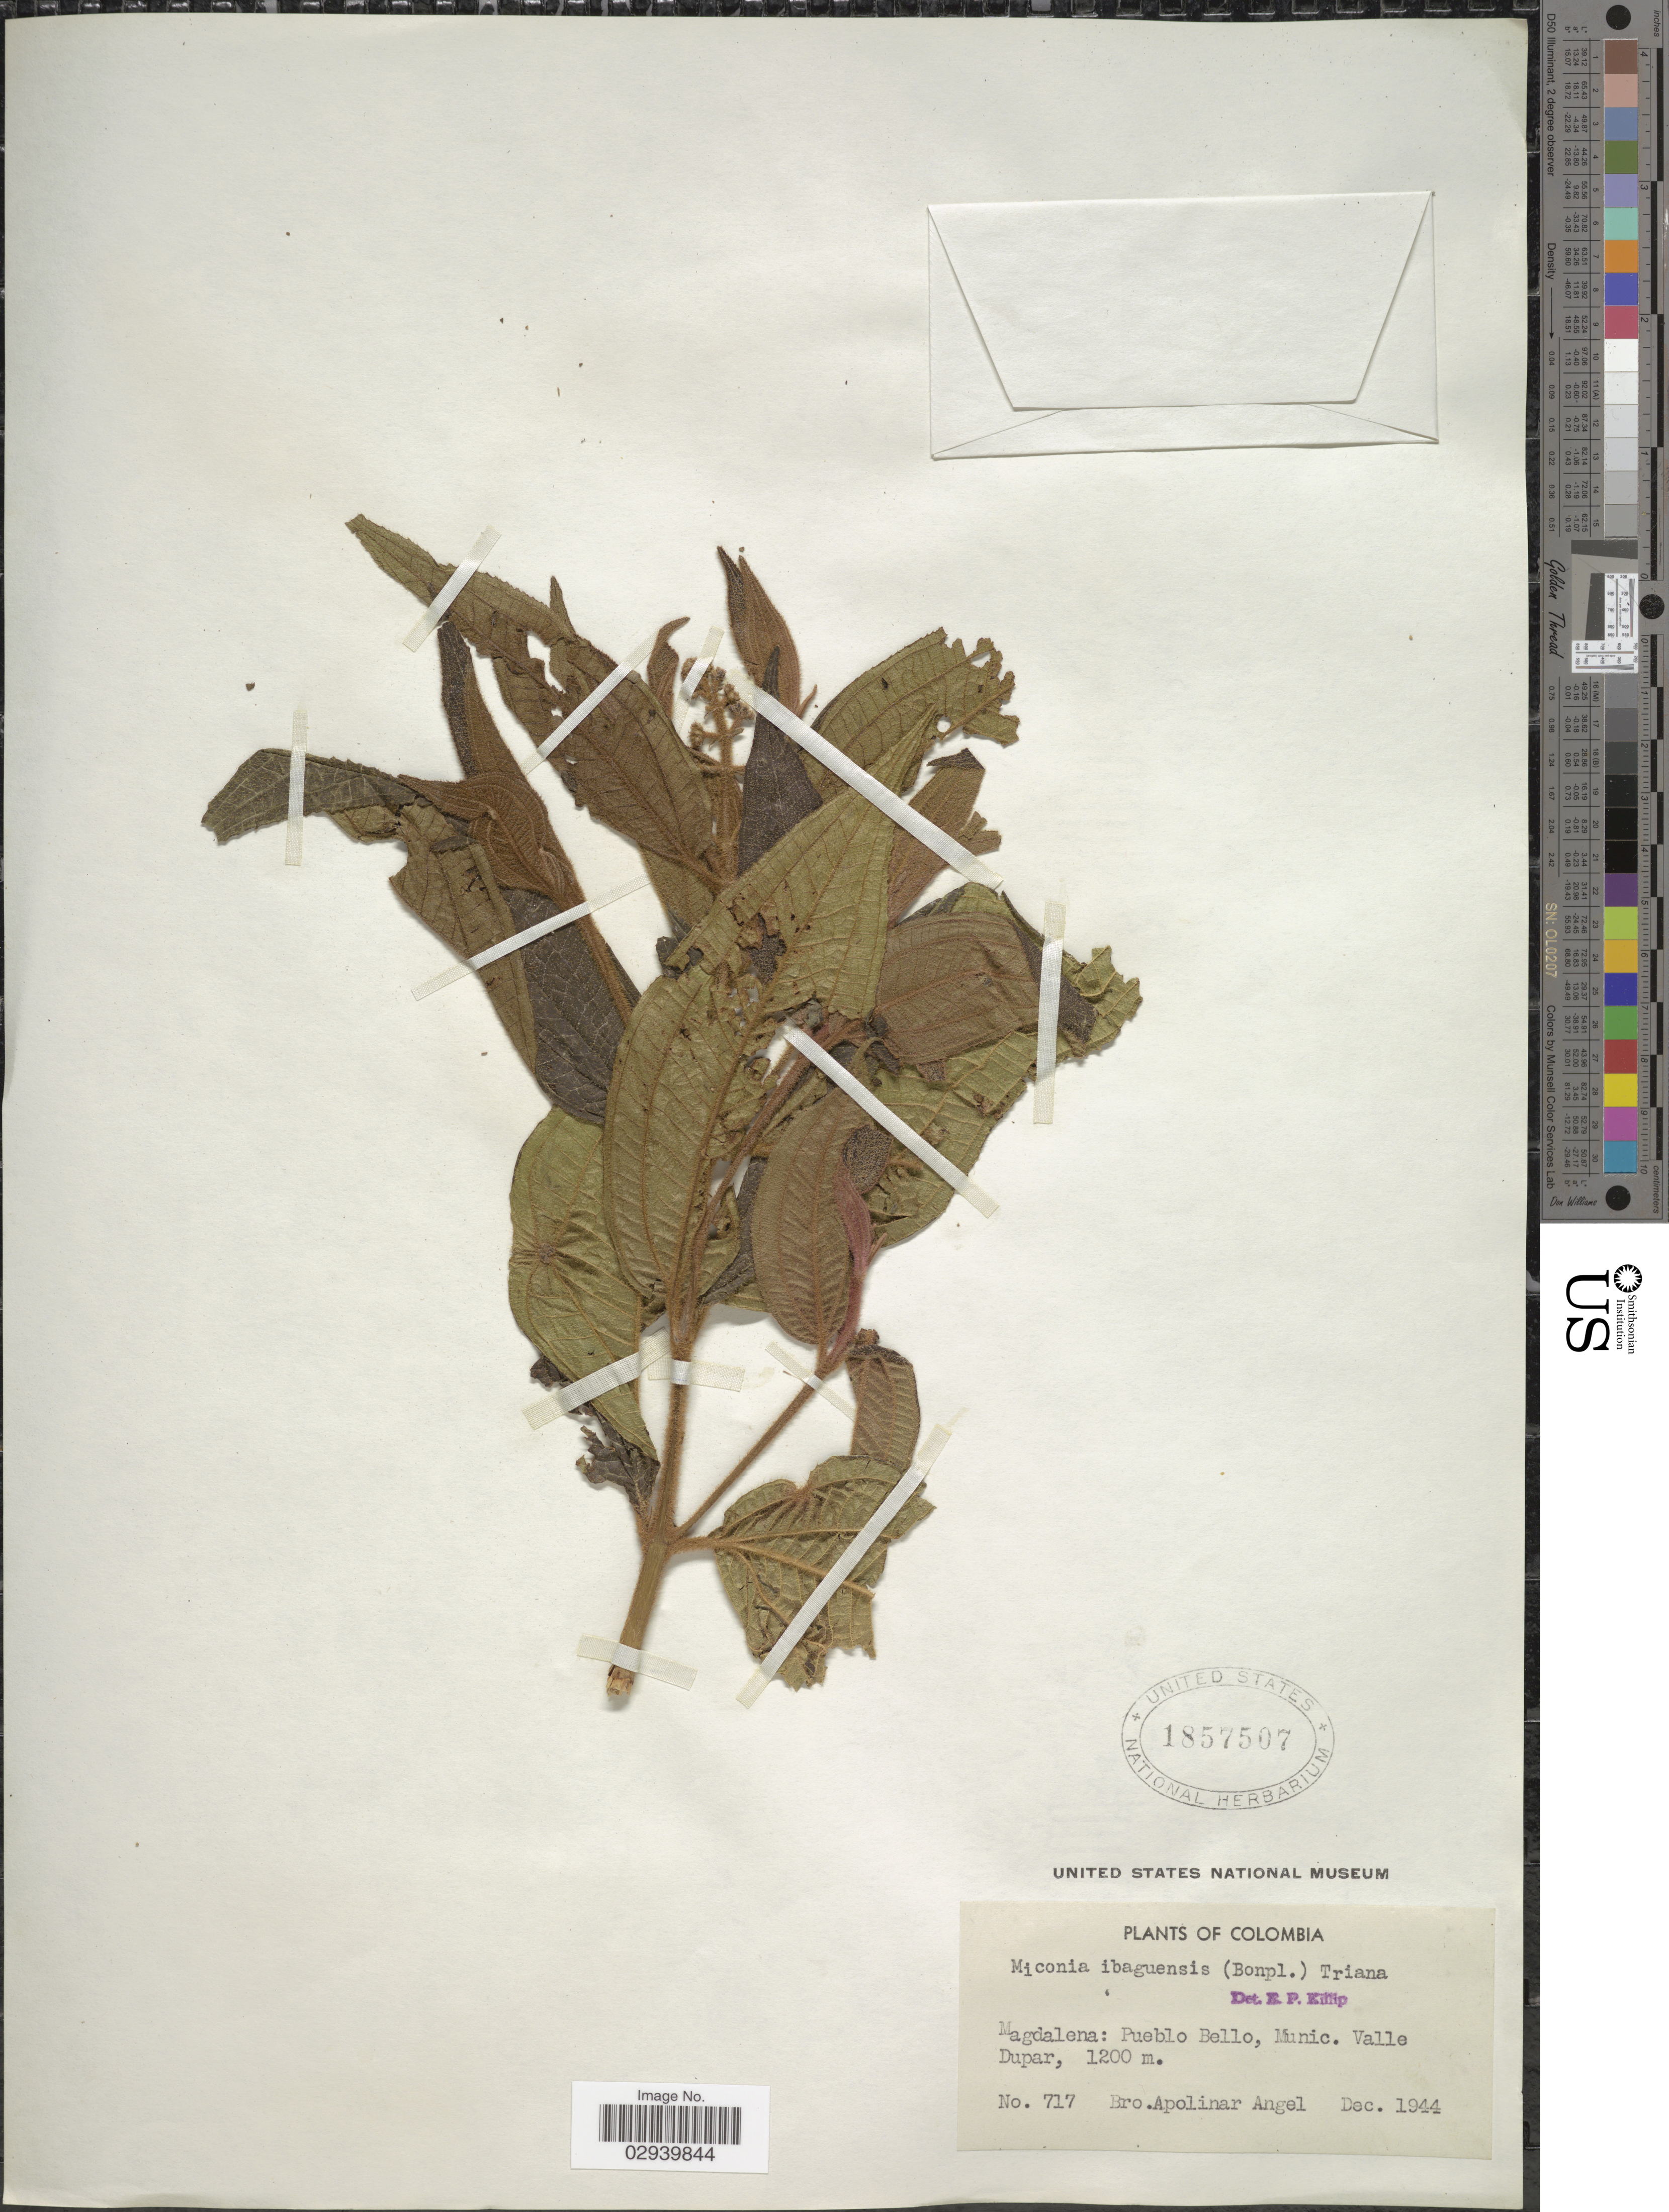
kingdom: Plantae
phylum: Tracheophyta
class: Magnoliopsida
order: Myrtales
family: Melastomataceae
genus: Miconia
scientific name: Miconia ibaguensis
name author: (Bonpl.) Triana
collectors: Bro. Apolinar A.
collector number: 717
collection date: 1944-12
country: Colombia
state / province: Magdalena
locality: Magdalena: Pueblo Bello, Munic. Valle Dupar.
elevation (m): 1200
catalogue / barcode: US 1857507